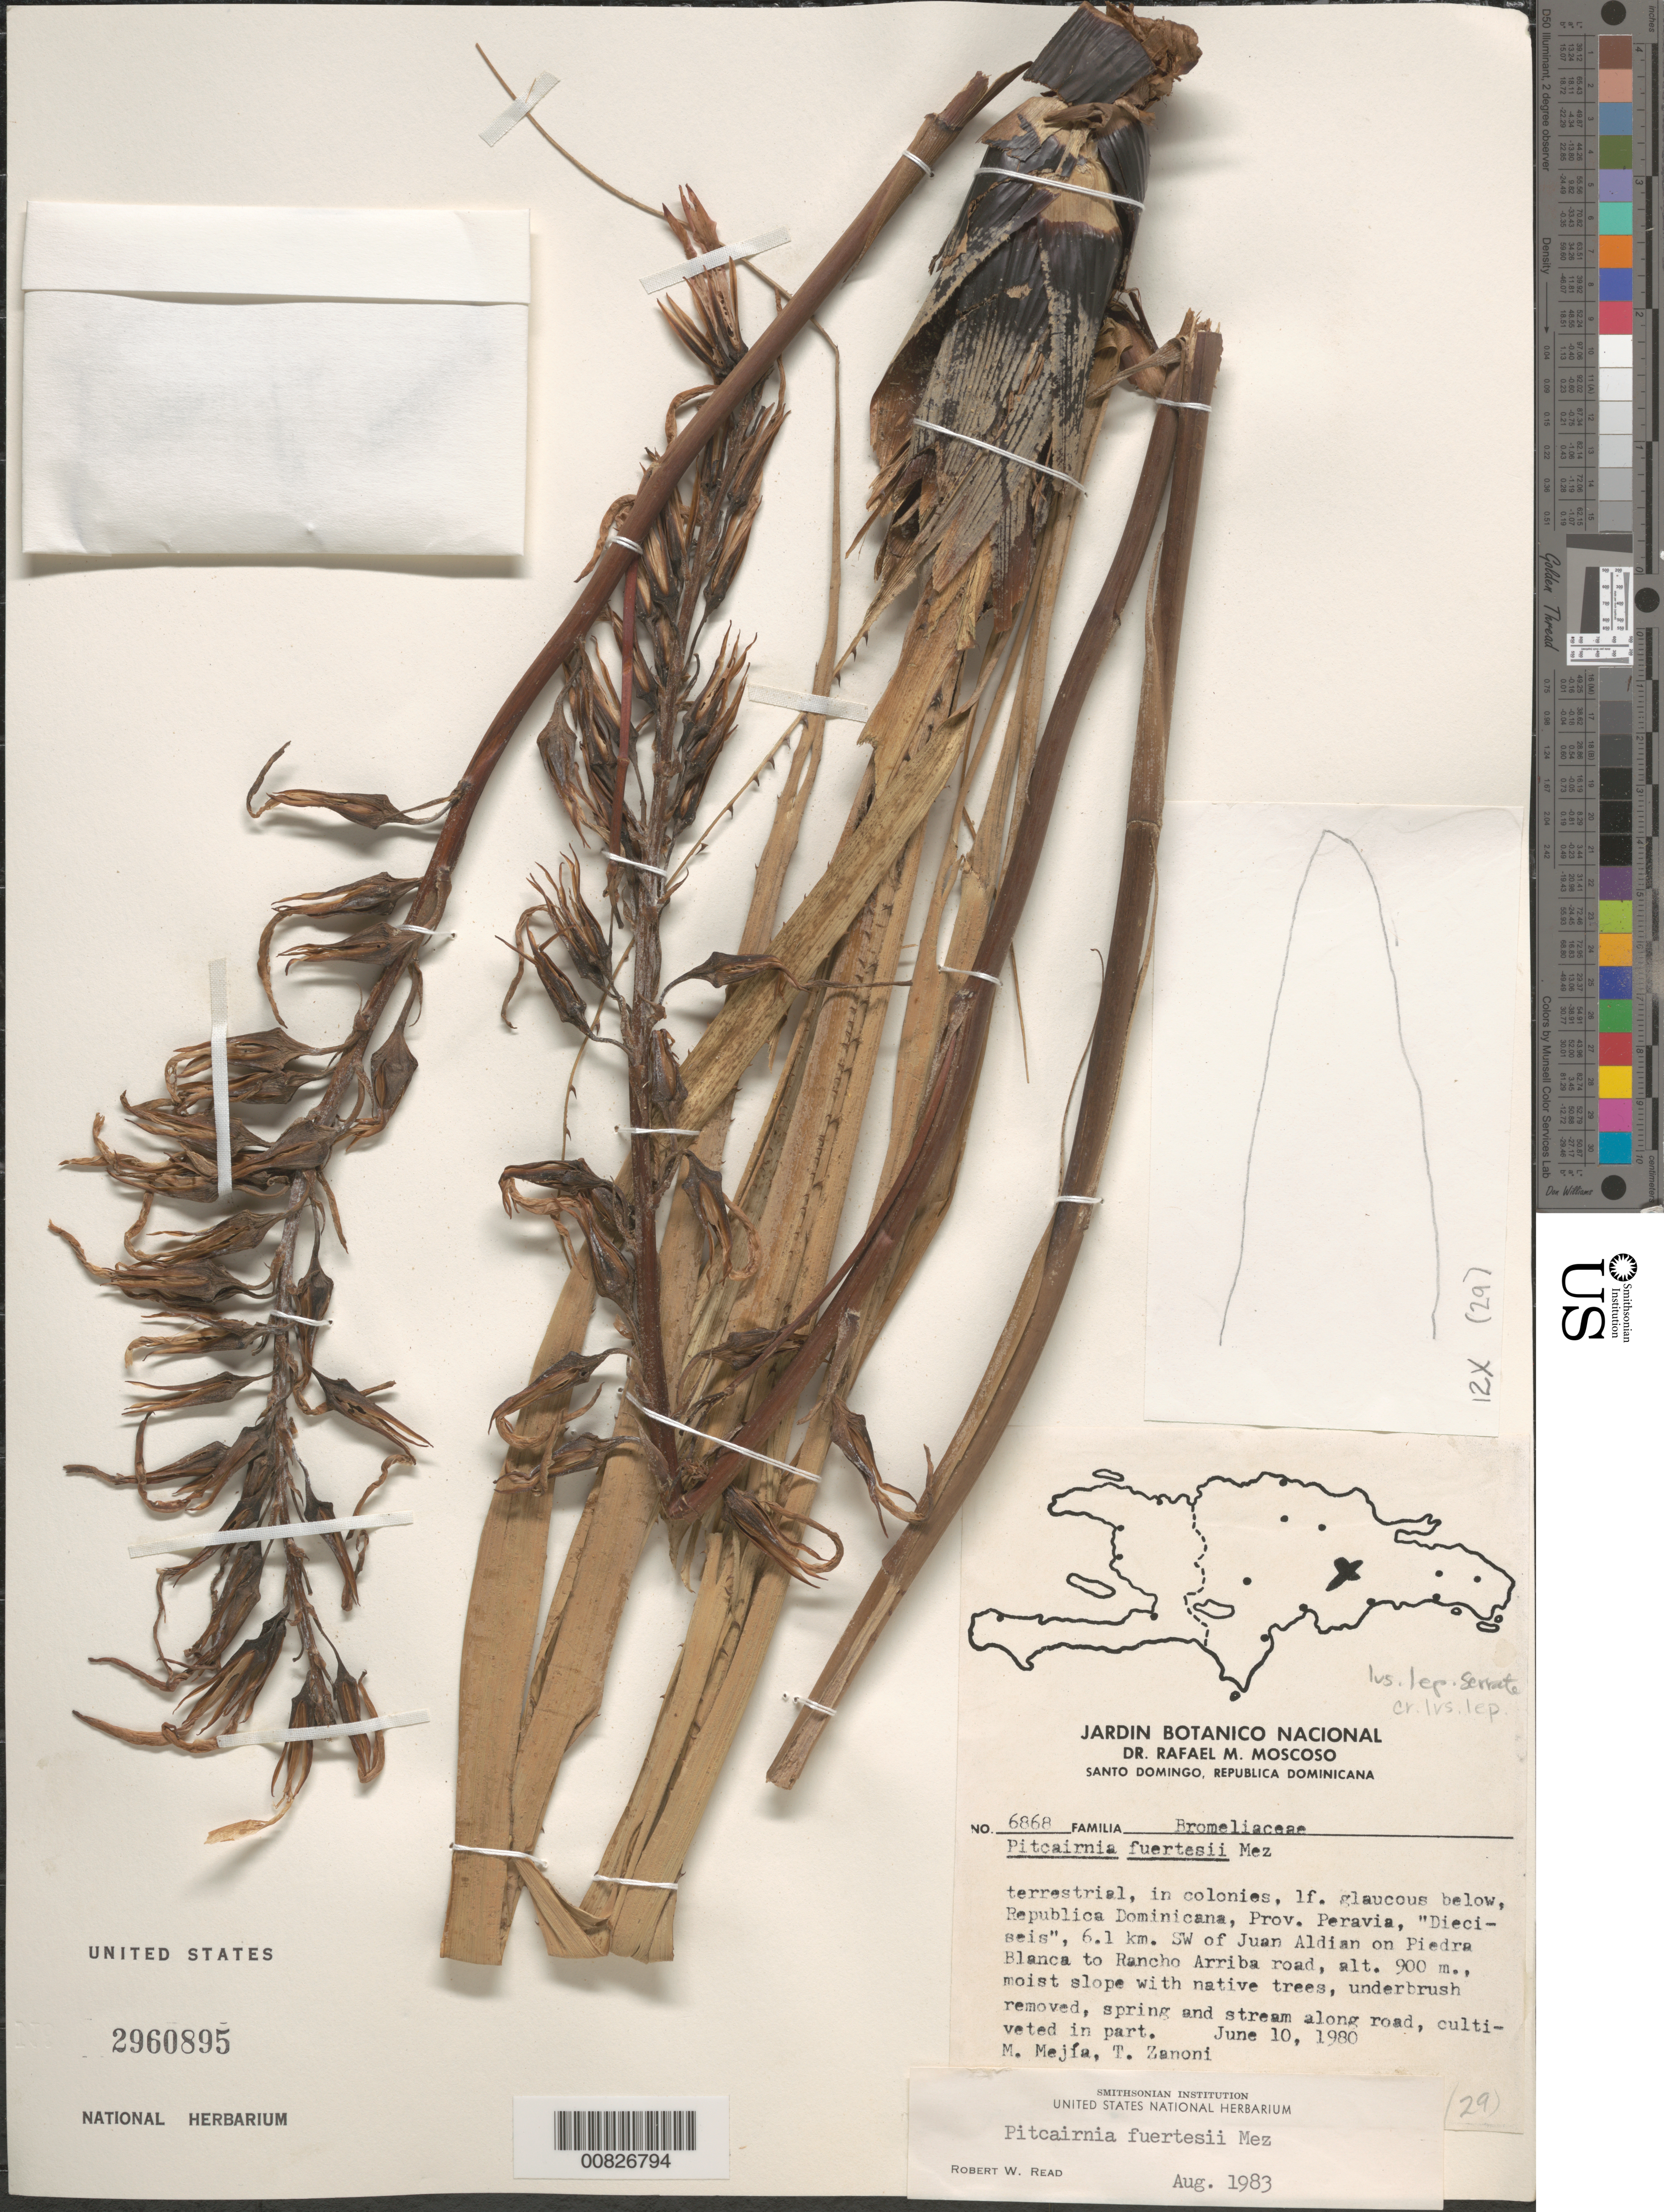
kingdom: Plantae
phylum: Tracheophyta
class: Liliopsida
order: Poales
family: Bromeliaceae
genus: Pitcairnia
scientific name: Pitcairnia fuertesii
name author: Mez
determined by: Read, Robert W., (US), NMNH (UNITED STATES)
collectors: M. Mejia & T. A. Zanoni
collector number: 6868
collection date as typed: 10 Jun 1980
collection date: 1980-06-10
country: Dominican Republic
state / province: Peravia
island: Hispaniola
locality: "Dieciseis", 6.1 km. SW of Juan Aldian on Piedra Blanca to Rancho Arriba road.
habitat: Moist slope with native trees, underbrush removed, spring and stream along road, cultivated in part.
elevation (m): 900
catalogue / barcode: US 2960895